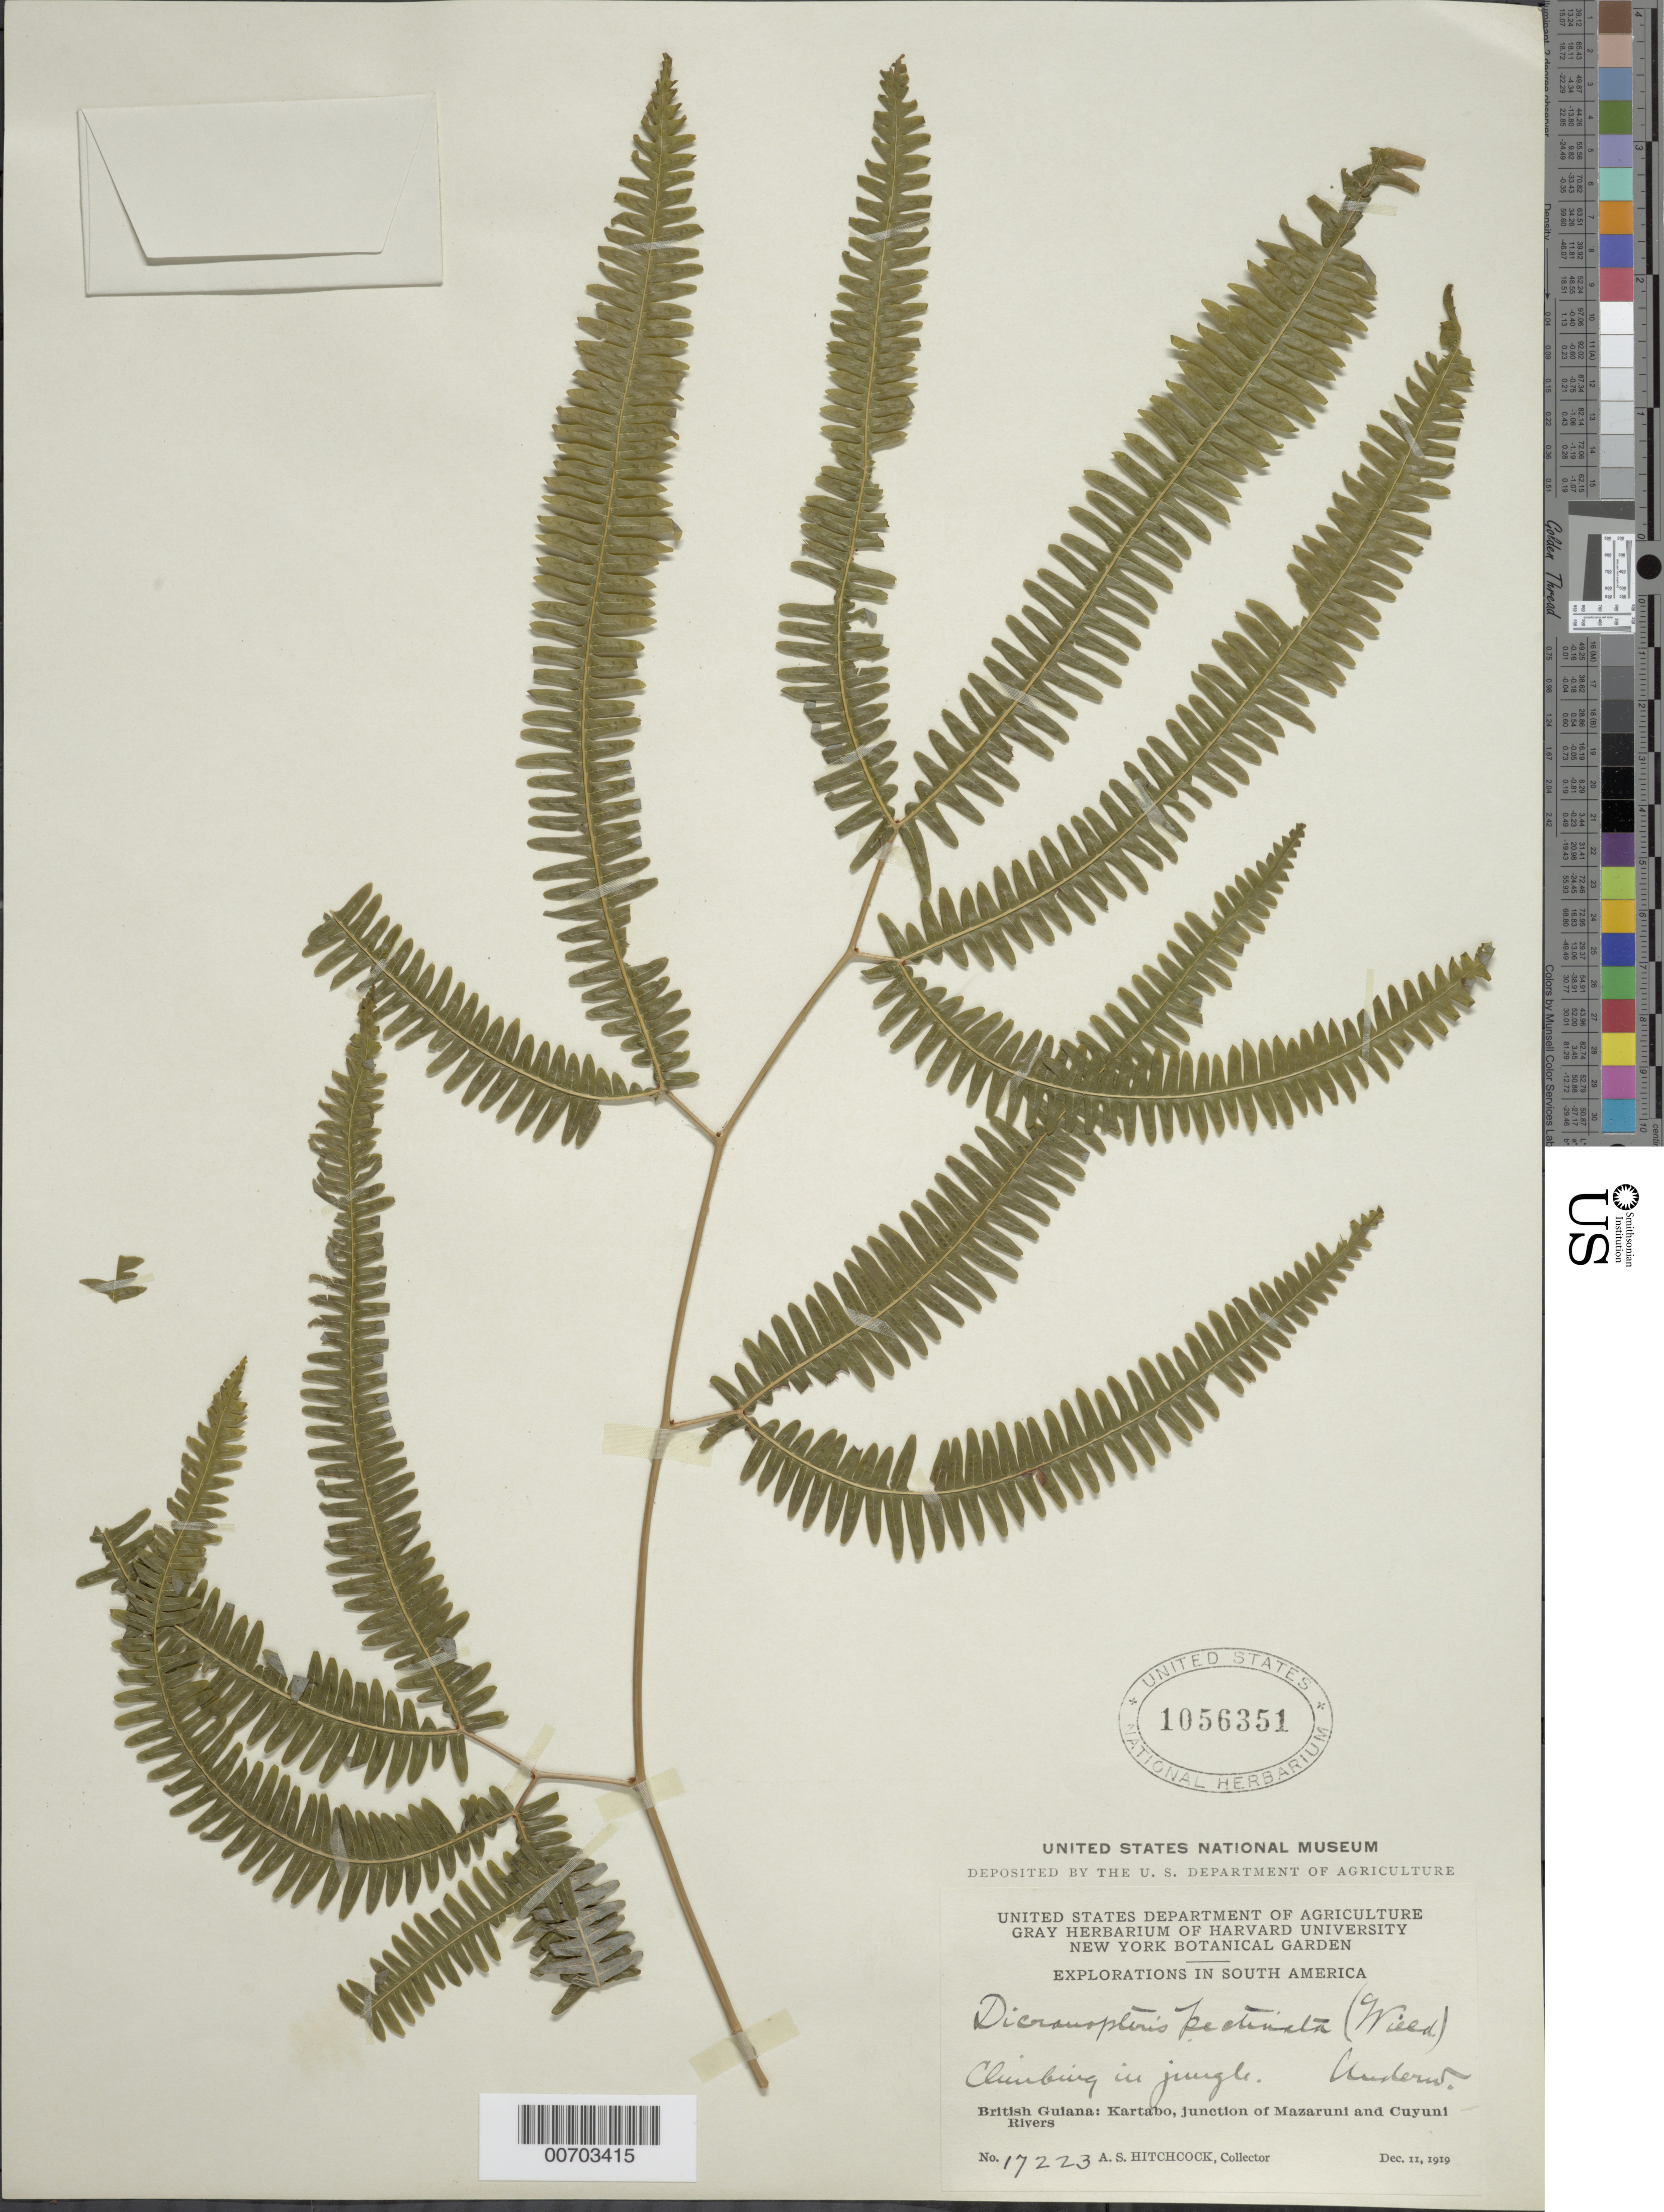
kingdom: Plantae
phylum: Tracheophyta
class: Polypodiopsida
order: Gleicheniales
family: Gleicheniaceae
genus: Gleichenella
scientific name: Gleichenella pectinata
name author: (Willd.) Ching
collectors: A. S. Hitchcock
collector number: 17223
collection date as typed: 11-Dec-19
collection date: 1919-12-11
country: Guyana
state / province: Cuyuni-Mazaruni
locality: Kartabo Station, junction of Mazaruni and Cuyuni Rivers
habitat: Jungle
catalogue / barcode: US 1056351